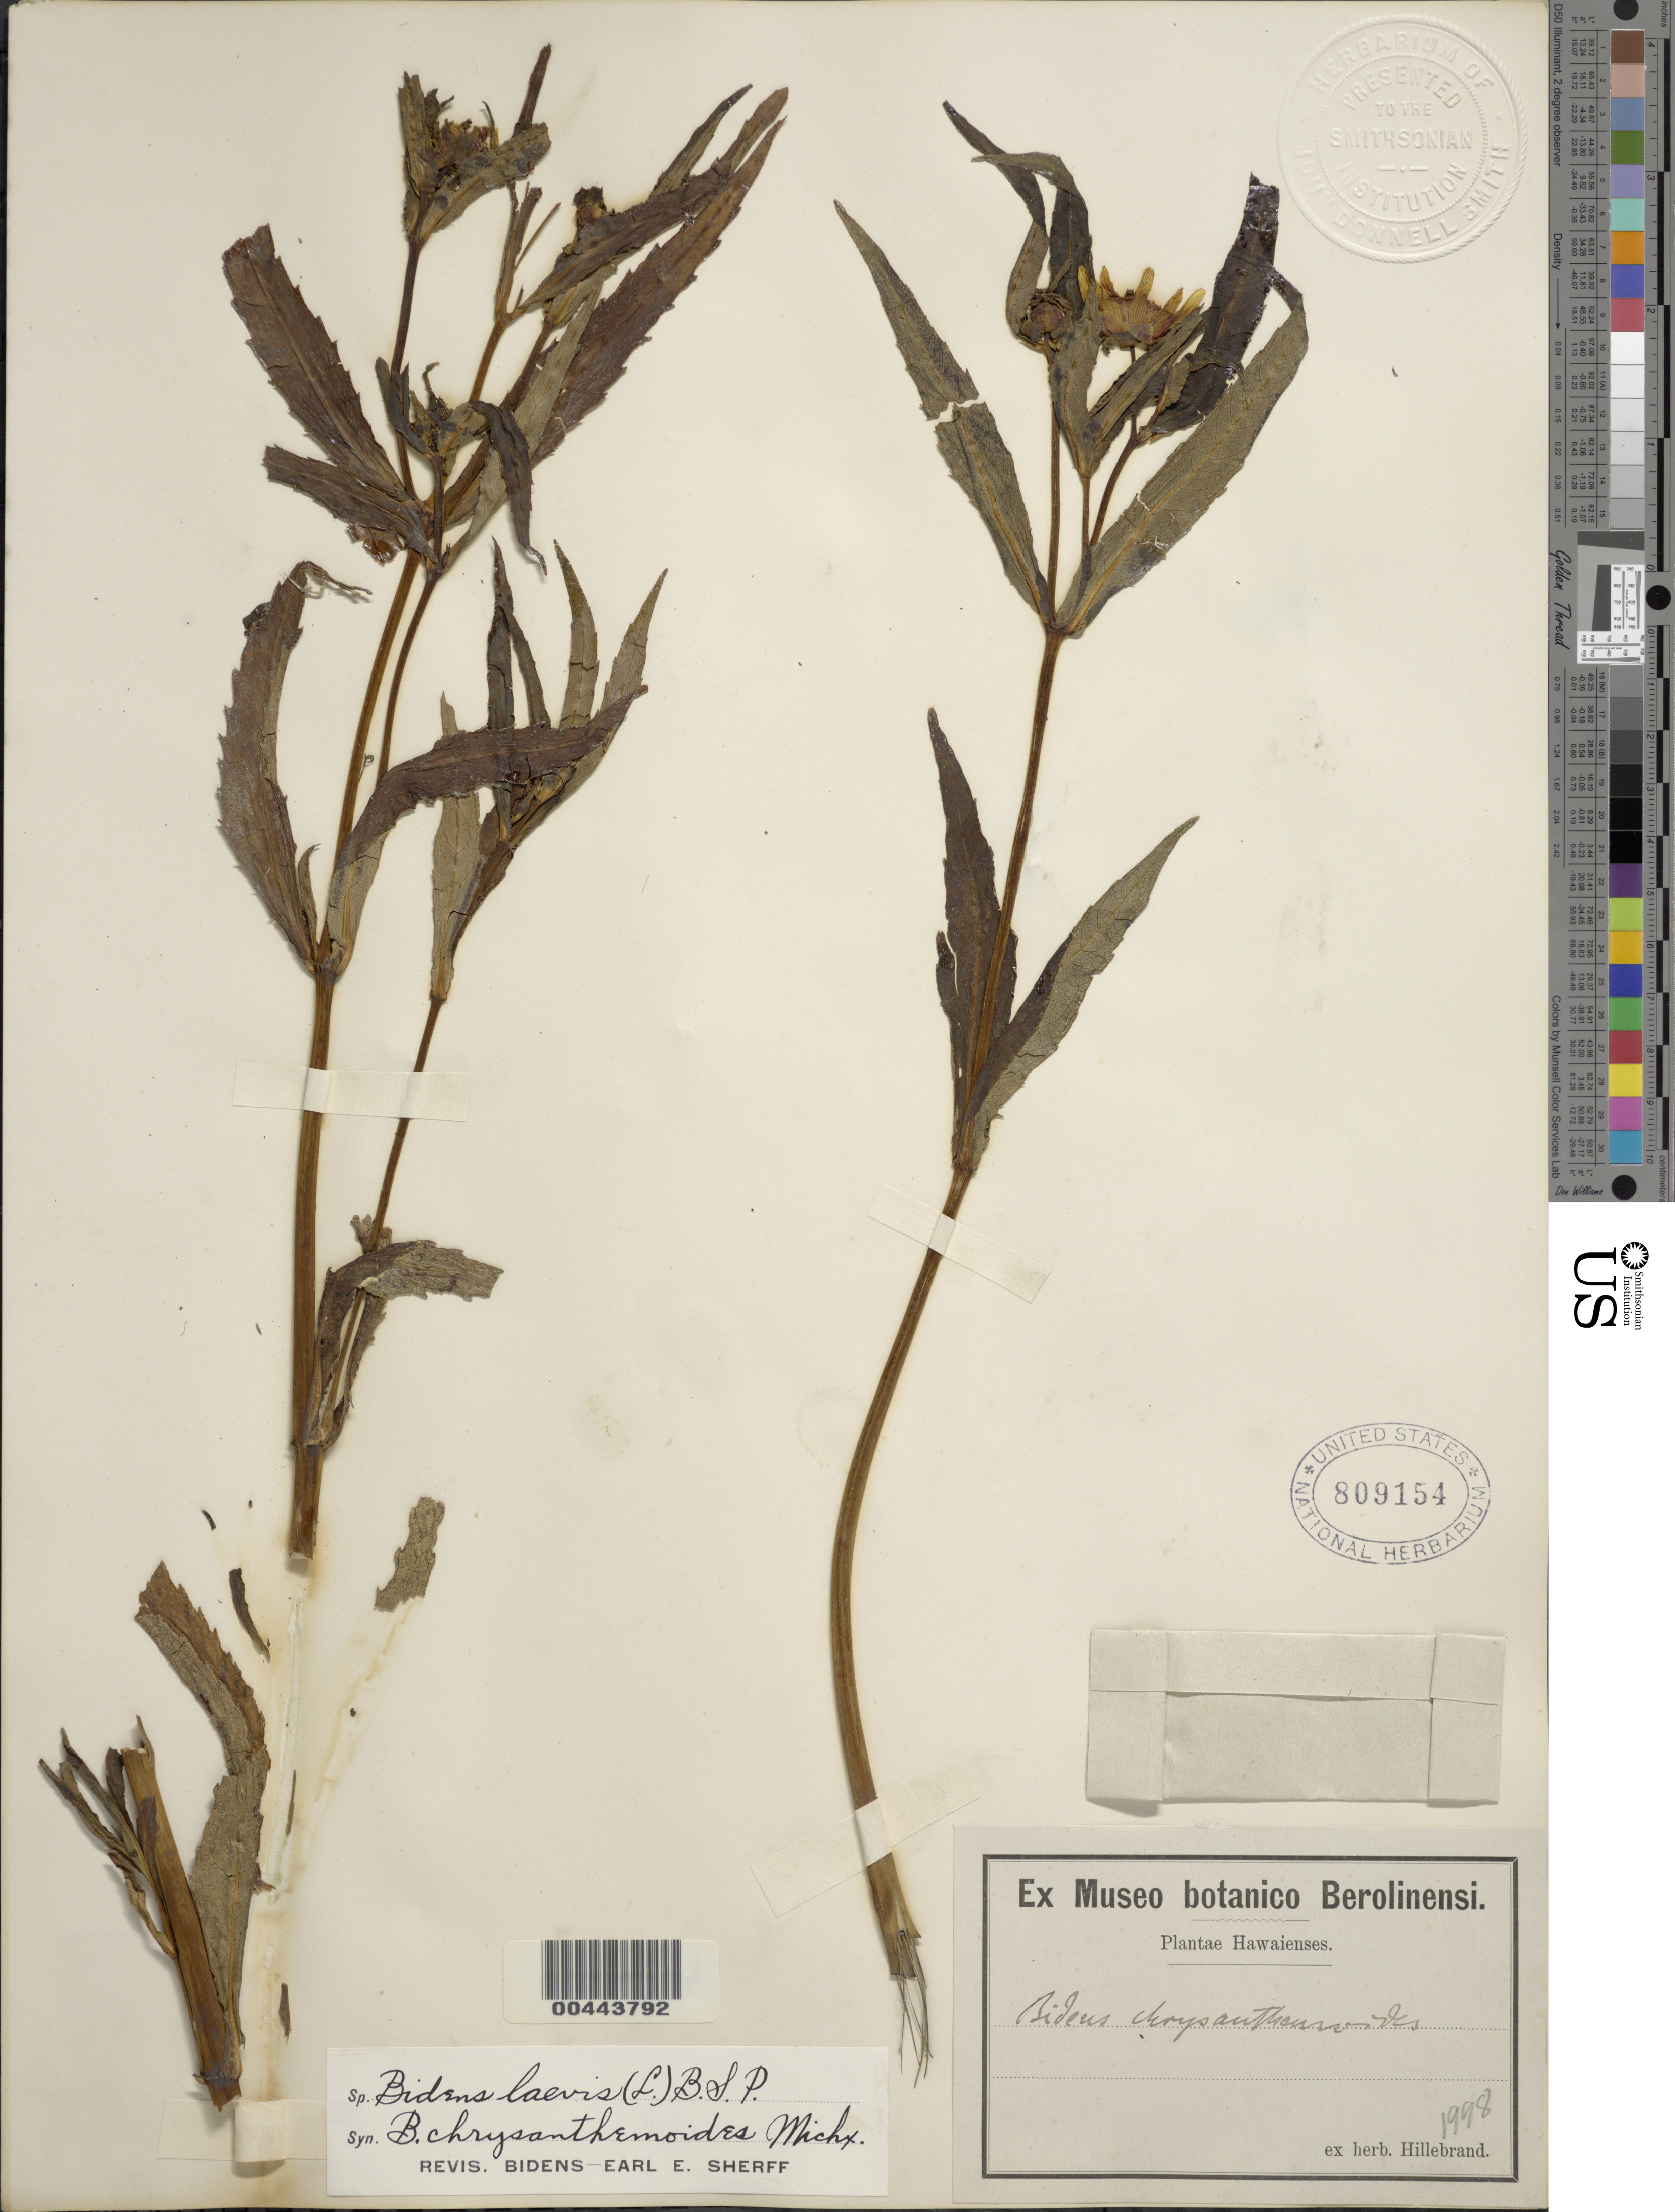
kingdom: Plantae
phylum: Tracheophyta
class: Magnoliopsida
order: Asterales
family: Asteraceae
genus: Bidens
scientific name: Bidens laevis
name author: (L.) Britton, Stearns & Poggenb.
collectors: W. Hillebrand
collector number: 1998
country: United States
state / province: Hawaii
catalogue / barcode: US 809154